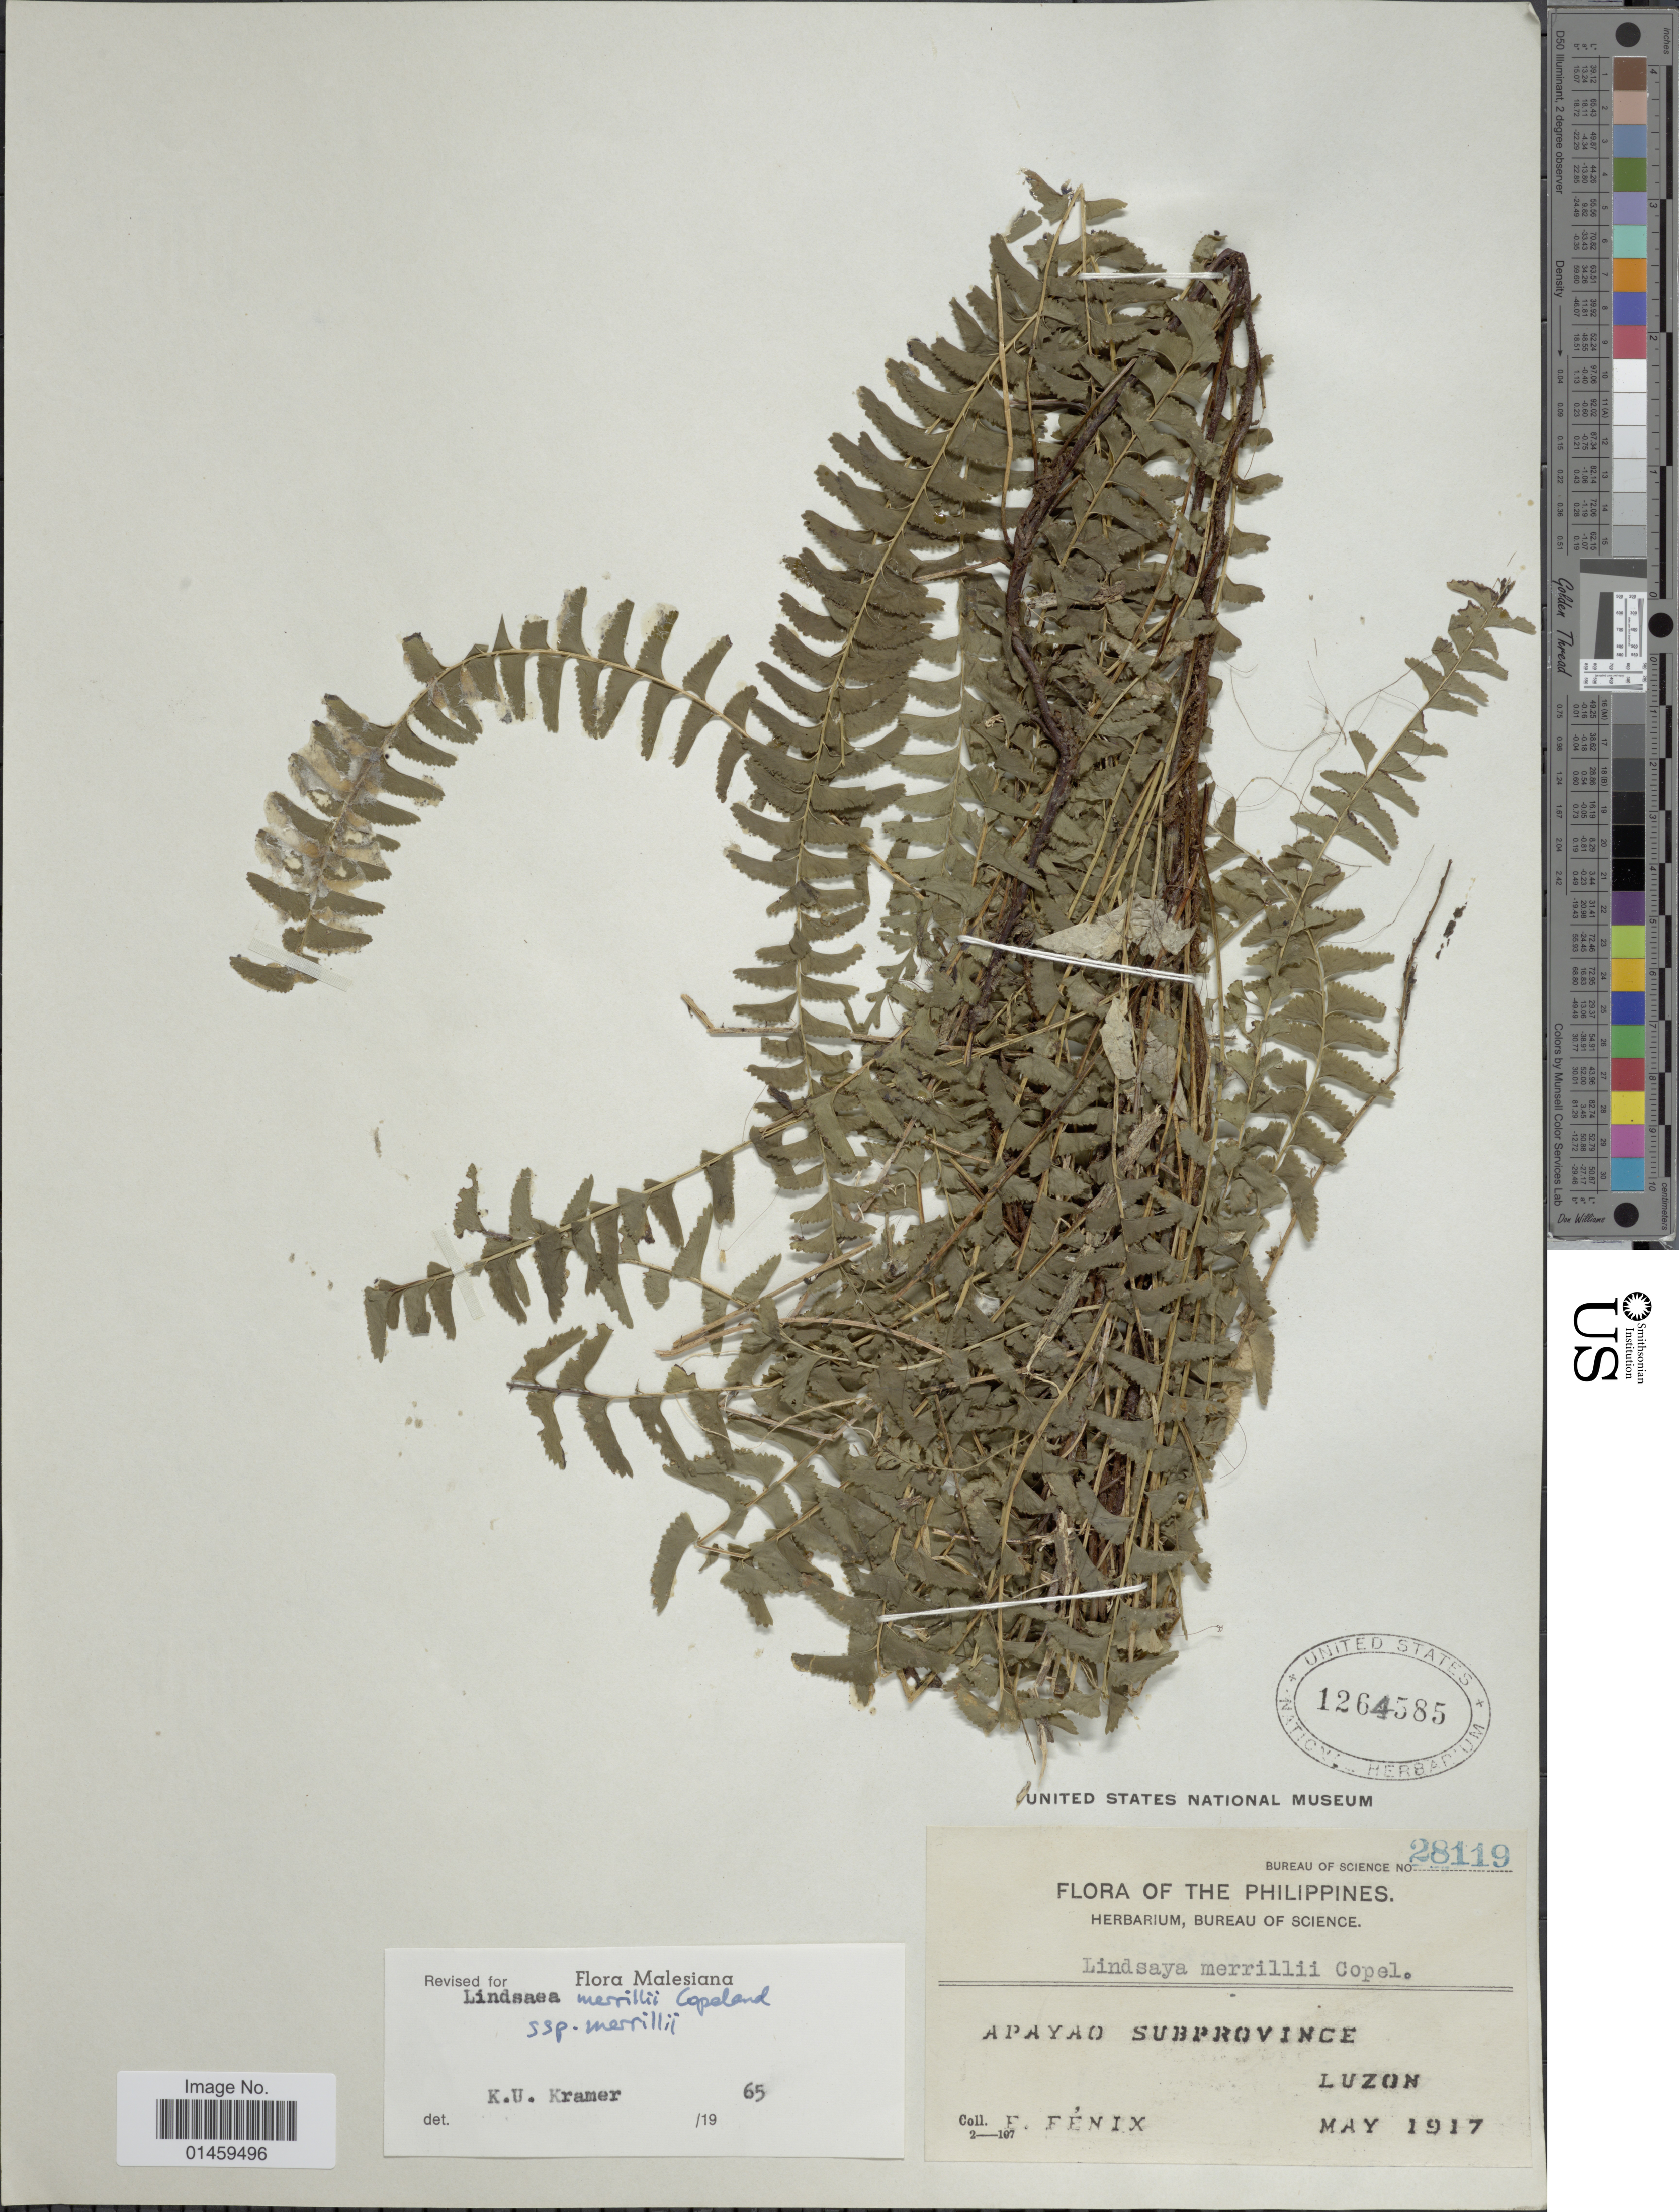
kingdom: Plantae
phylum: Tracheophyta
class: Polypodiopsida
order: Polypodiales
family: Lindsaeaceae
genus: Lindsaea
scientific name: Lindsaea merrillii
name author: Copel. in Perkins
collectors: E. Fenix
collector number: Bureau of Science 28119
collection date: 1917-05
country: Philippines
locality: Apayao Subprovince. Luzon.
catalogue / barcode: US 1264585